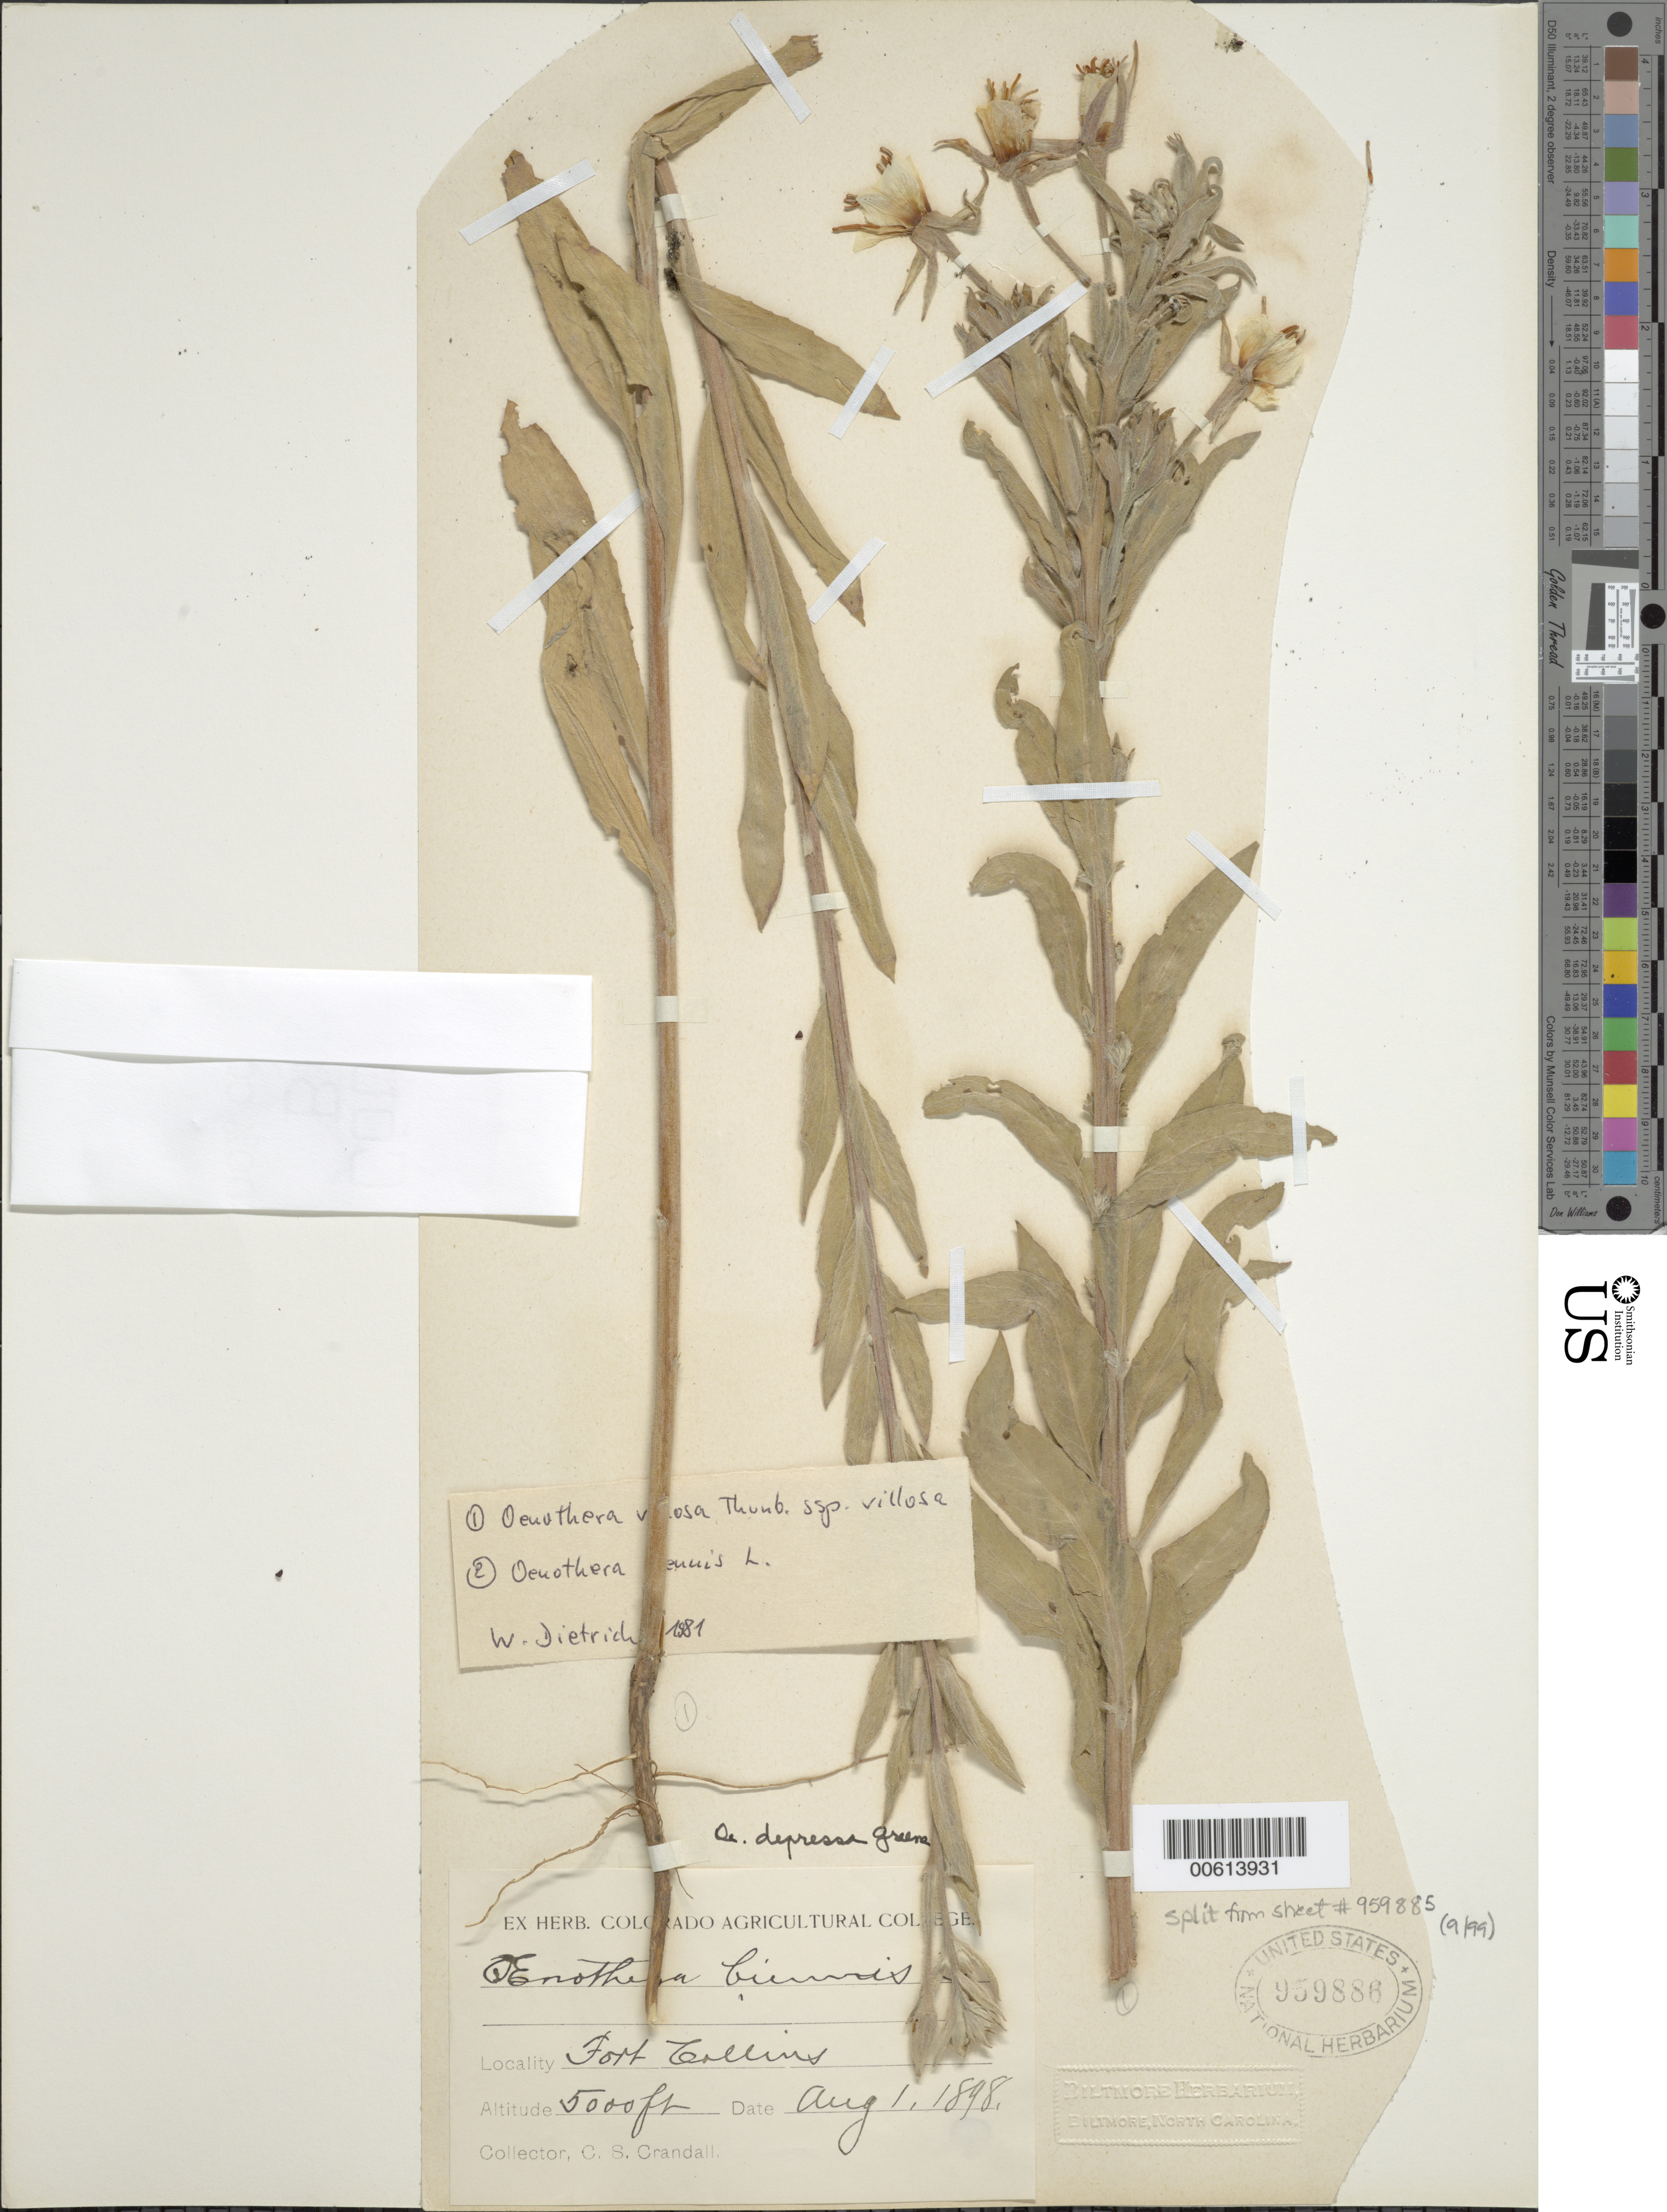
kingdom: Plantae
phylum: Tracheophyta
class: Magnoliopsida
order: Myrtales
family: Onagraceae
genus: Oenothera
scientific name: Oenothera villosa subsp. villosa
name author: Thunb.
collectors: C. Crandall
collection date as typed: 01 Aug 1898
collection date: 1898-08-01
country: United States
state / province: Colorado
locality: Fort Collins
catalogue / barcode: US 959886